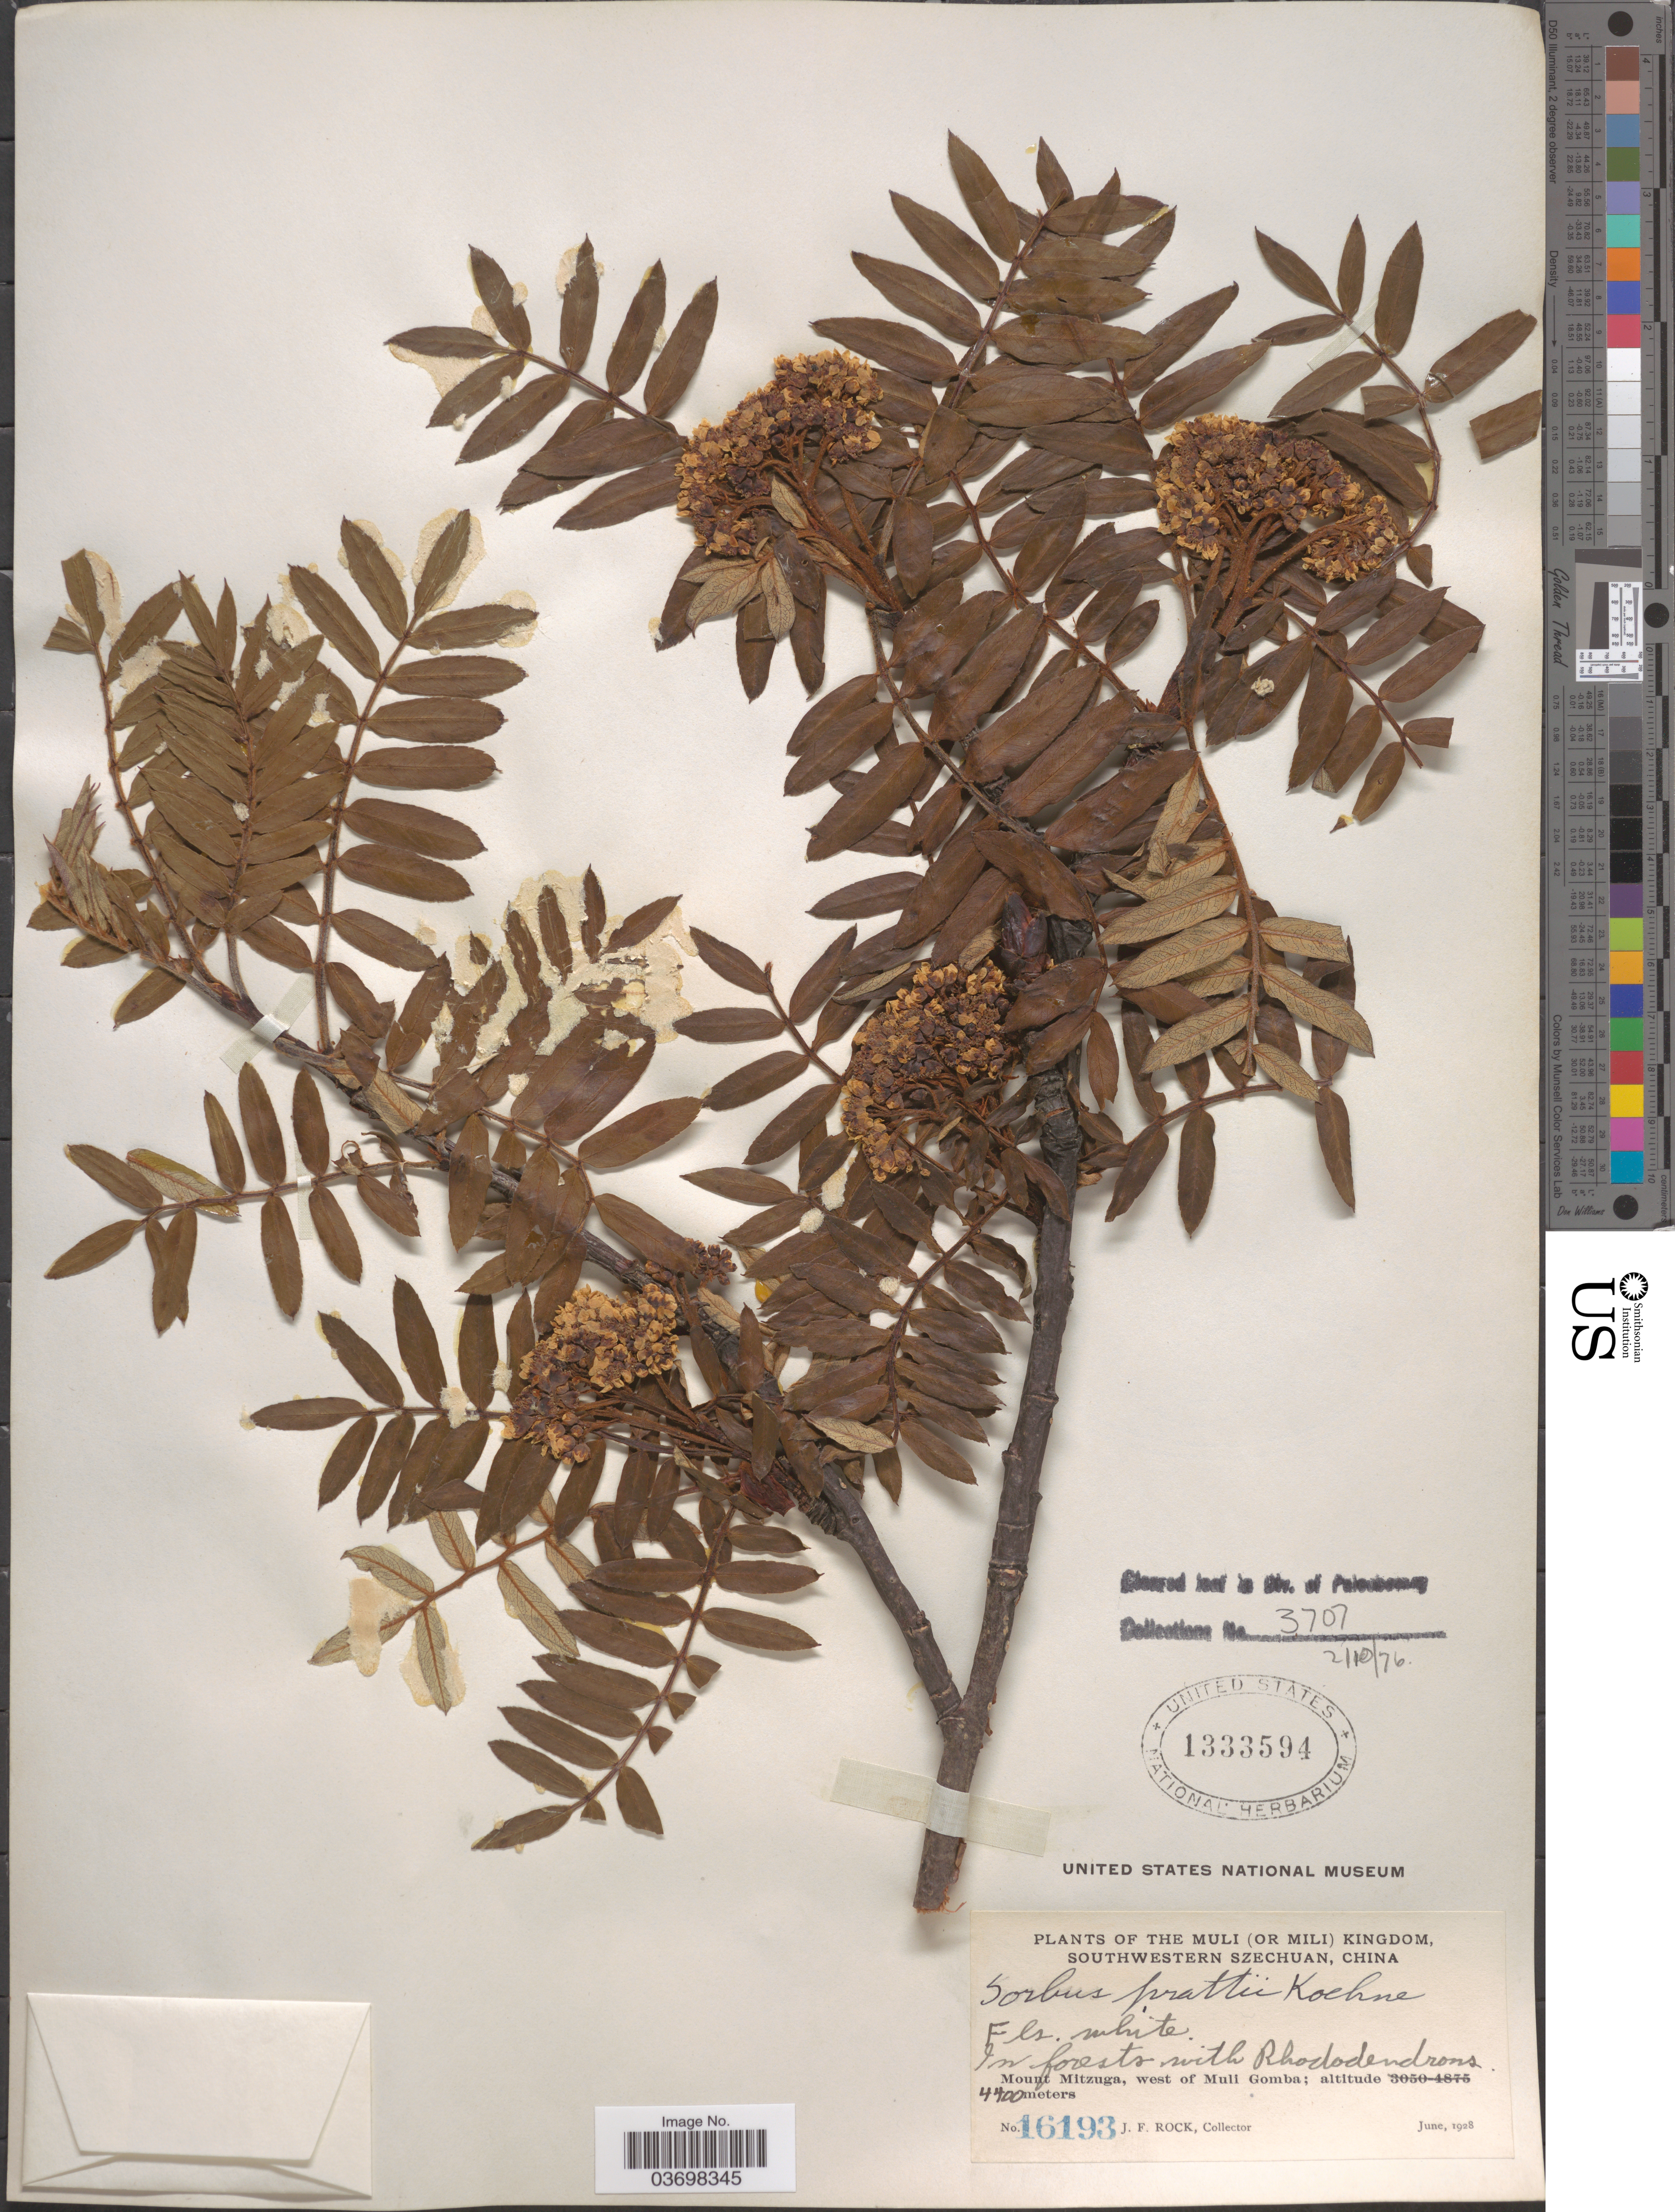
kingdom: Plantae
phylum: Tracheophyta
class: Magnoliopsida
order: Rosales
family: Rosaceae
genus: Sorbus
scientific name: Sorbus prattii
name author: Koehne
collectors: J. Rock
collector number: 16193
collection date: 1928-06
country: China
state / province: Sichuan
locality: The Muli (or Mili) Kingdom. Southwestern Szechuan. Mount Mitzuga, west of Muli Gomba.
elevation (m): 4400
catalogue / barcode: US 1333594